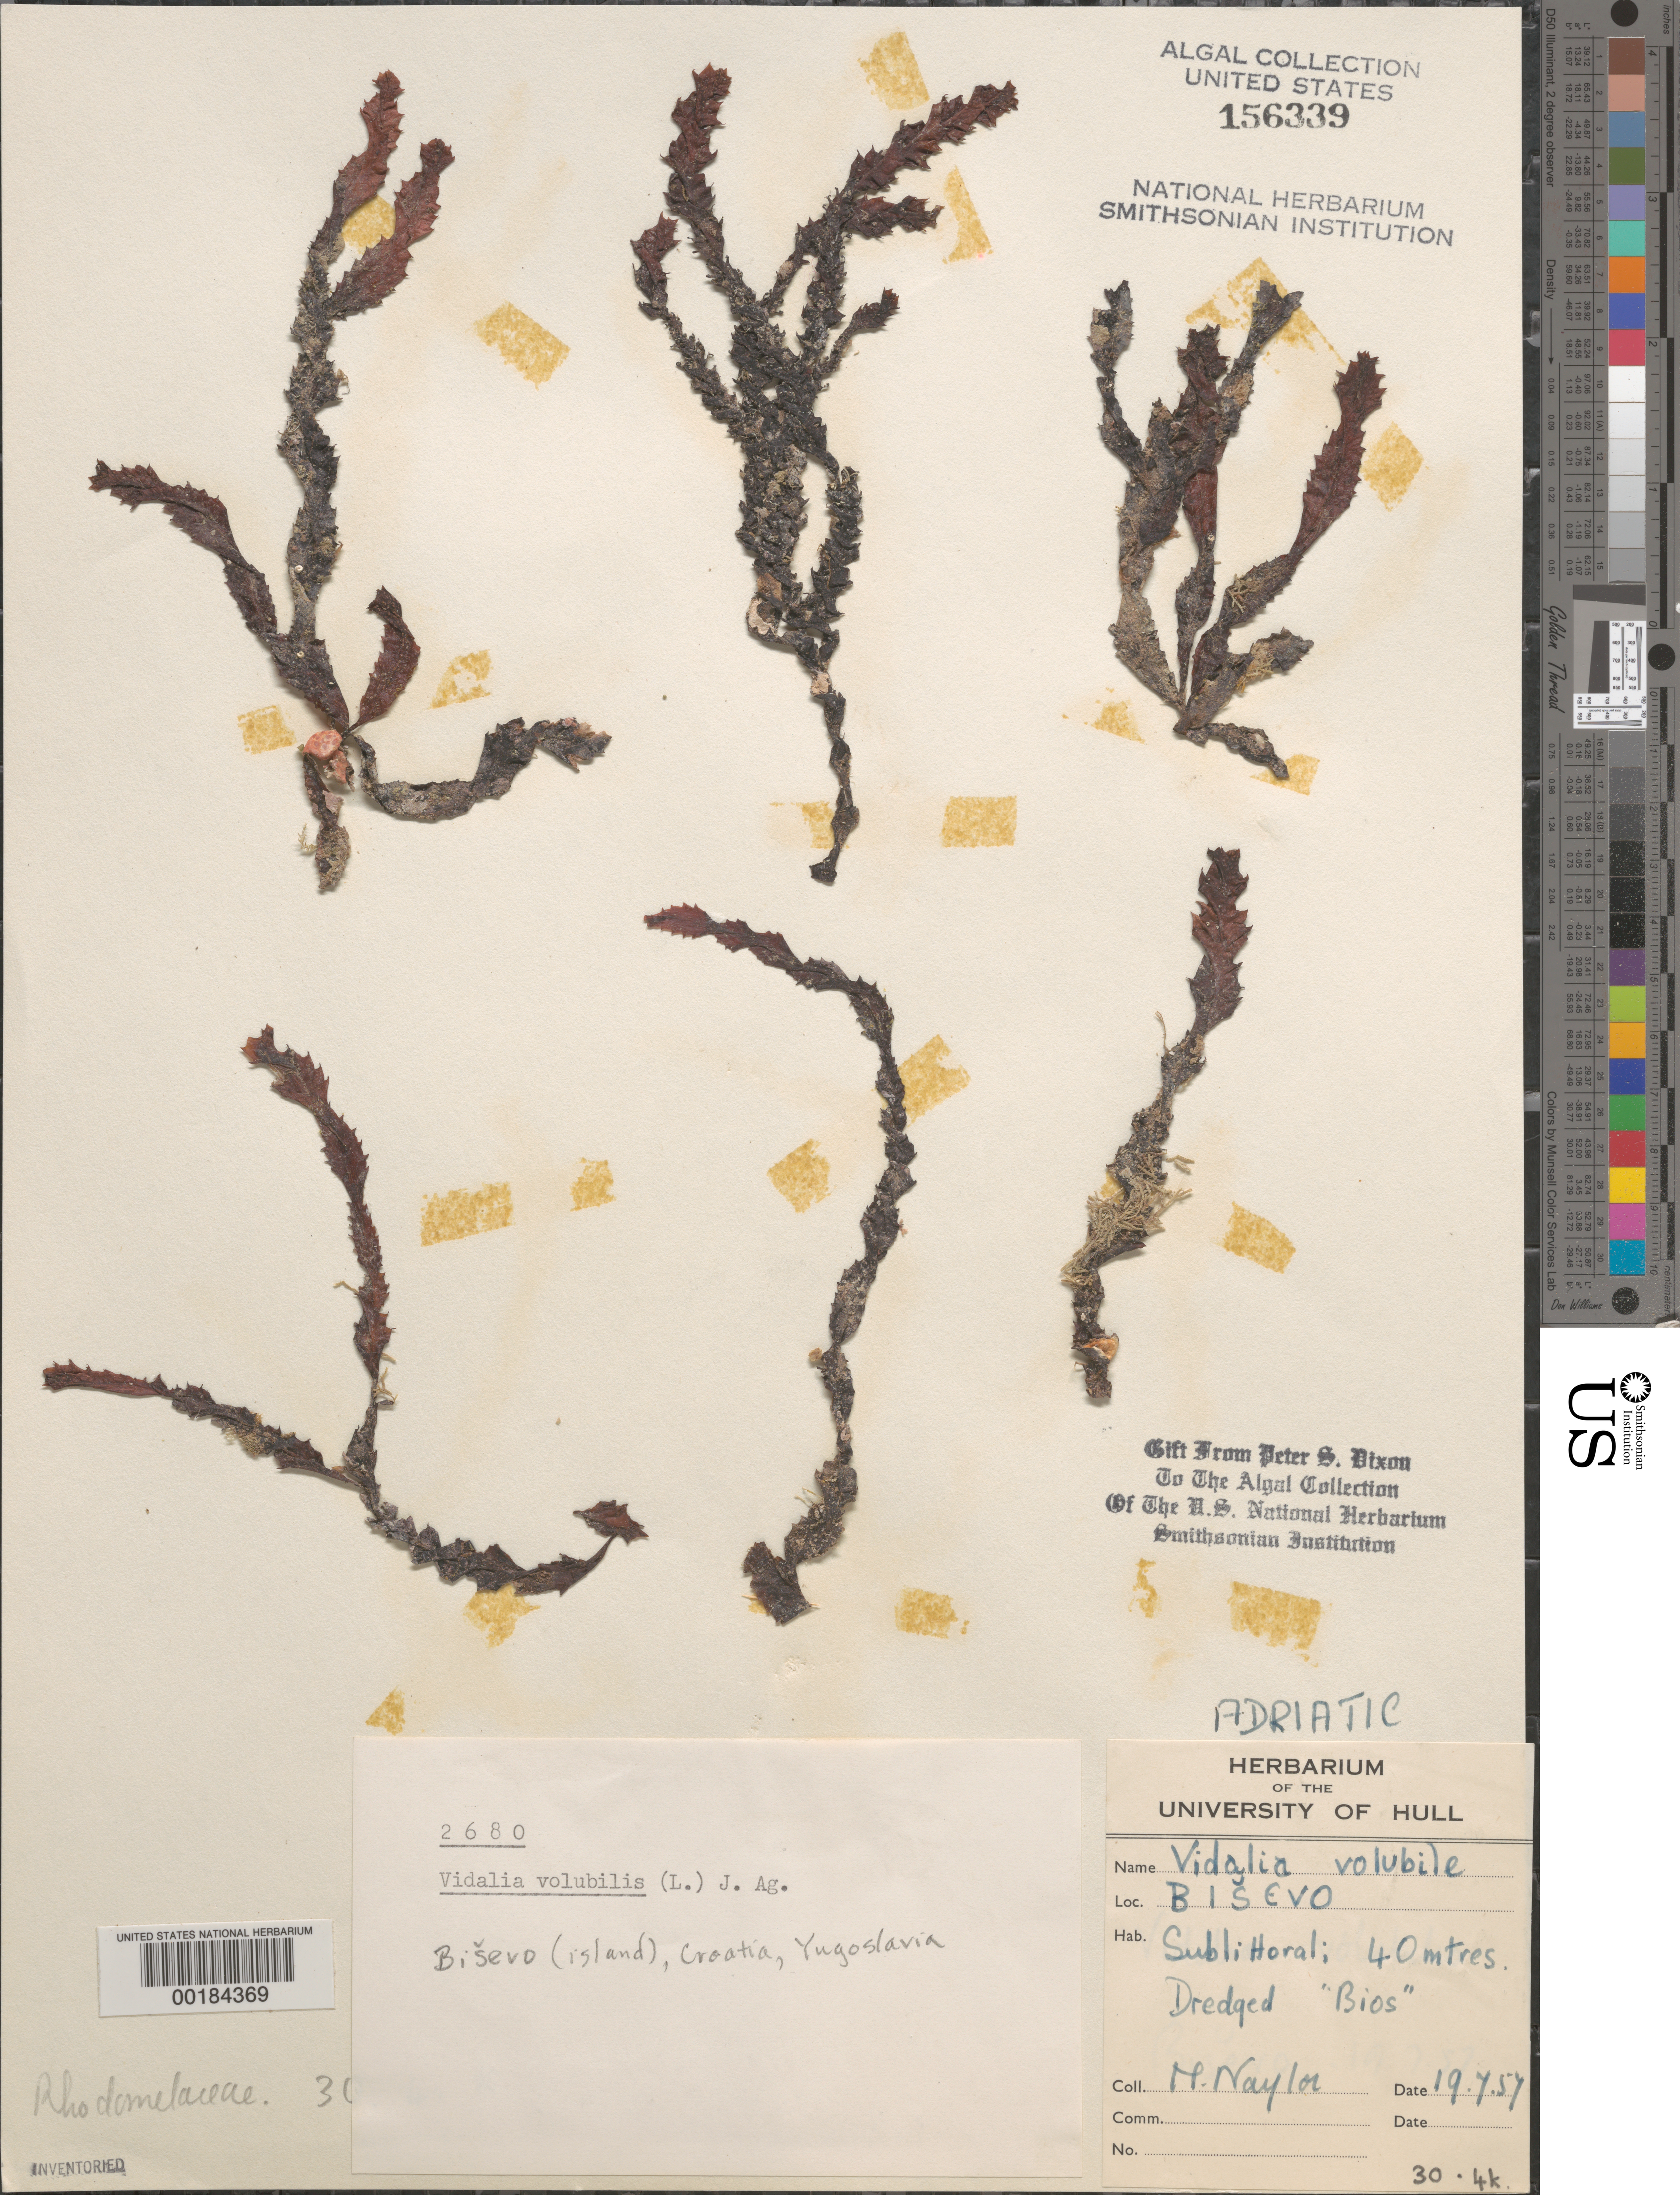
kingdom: Plantae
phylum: Rhodophyta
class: Florideophyceae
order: Ceramiales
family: Rhodomelaceae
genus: Osmundaria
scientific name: Osmundaria volubilis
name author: (L.) R.E. Norris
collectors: M. Roberts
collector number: PSD 2680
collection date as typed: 19 Jul 1957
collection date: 1957-07-19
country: Croatia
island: Bisevo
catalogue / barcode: US 156339